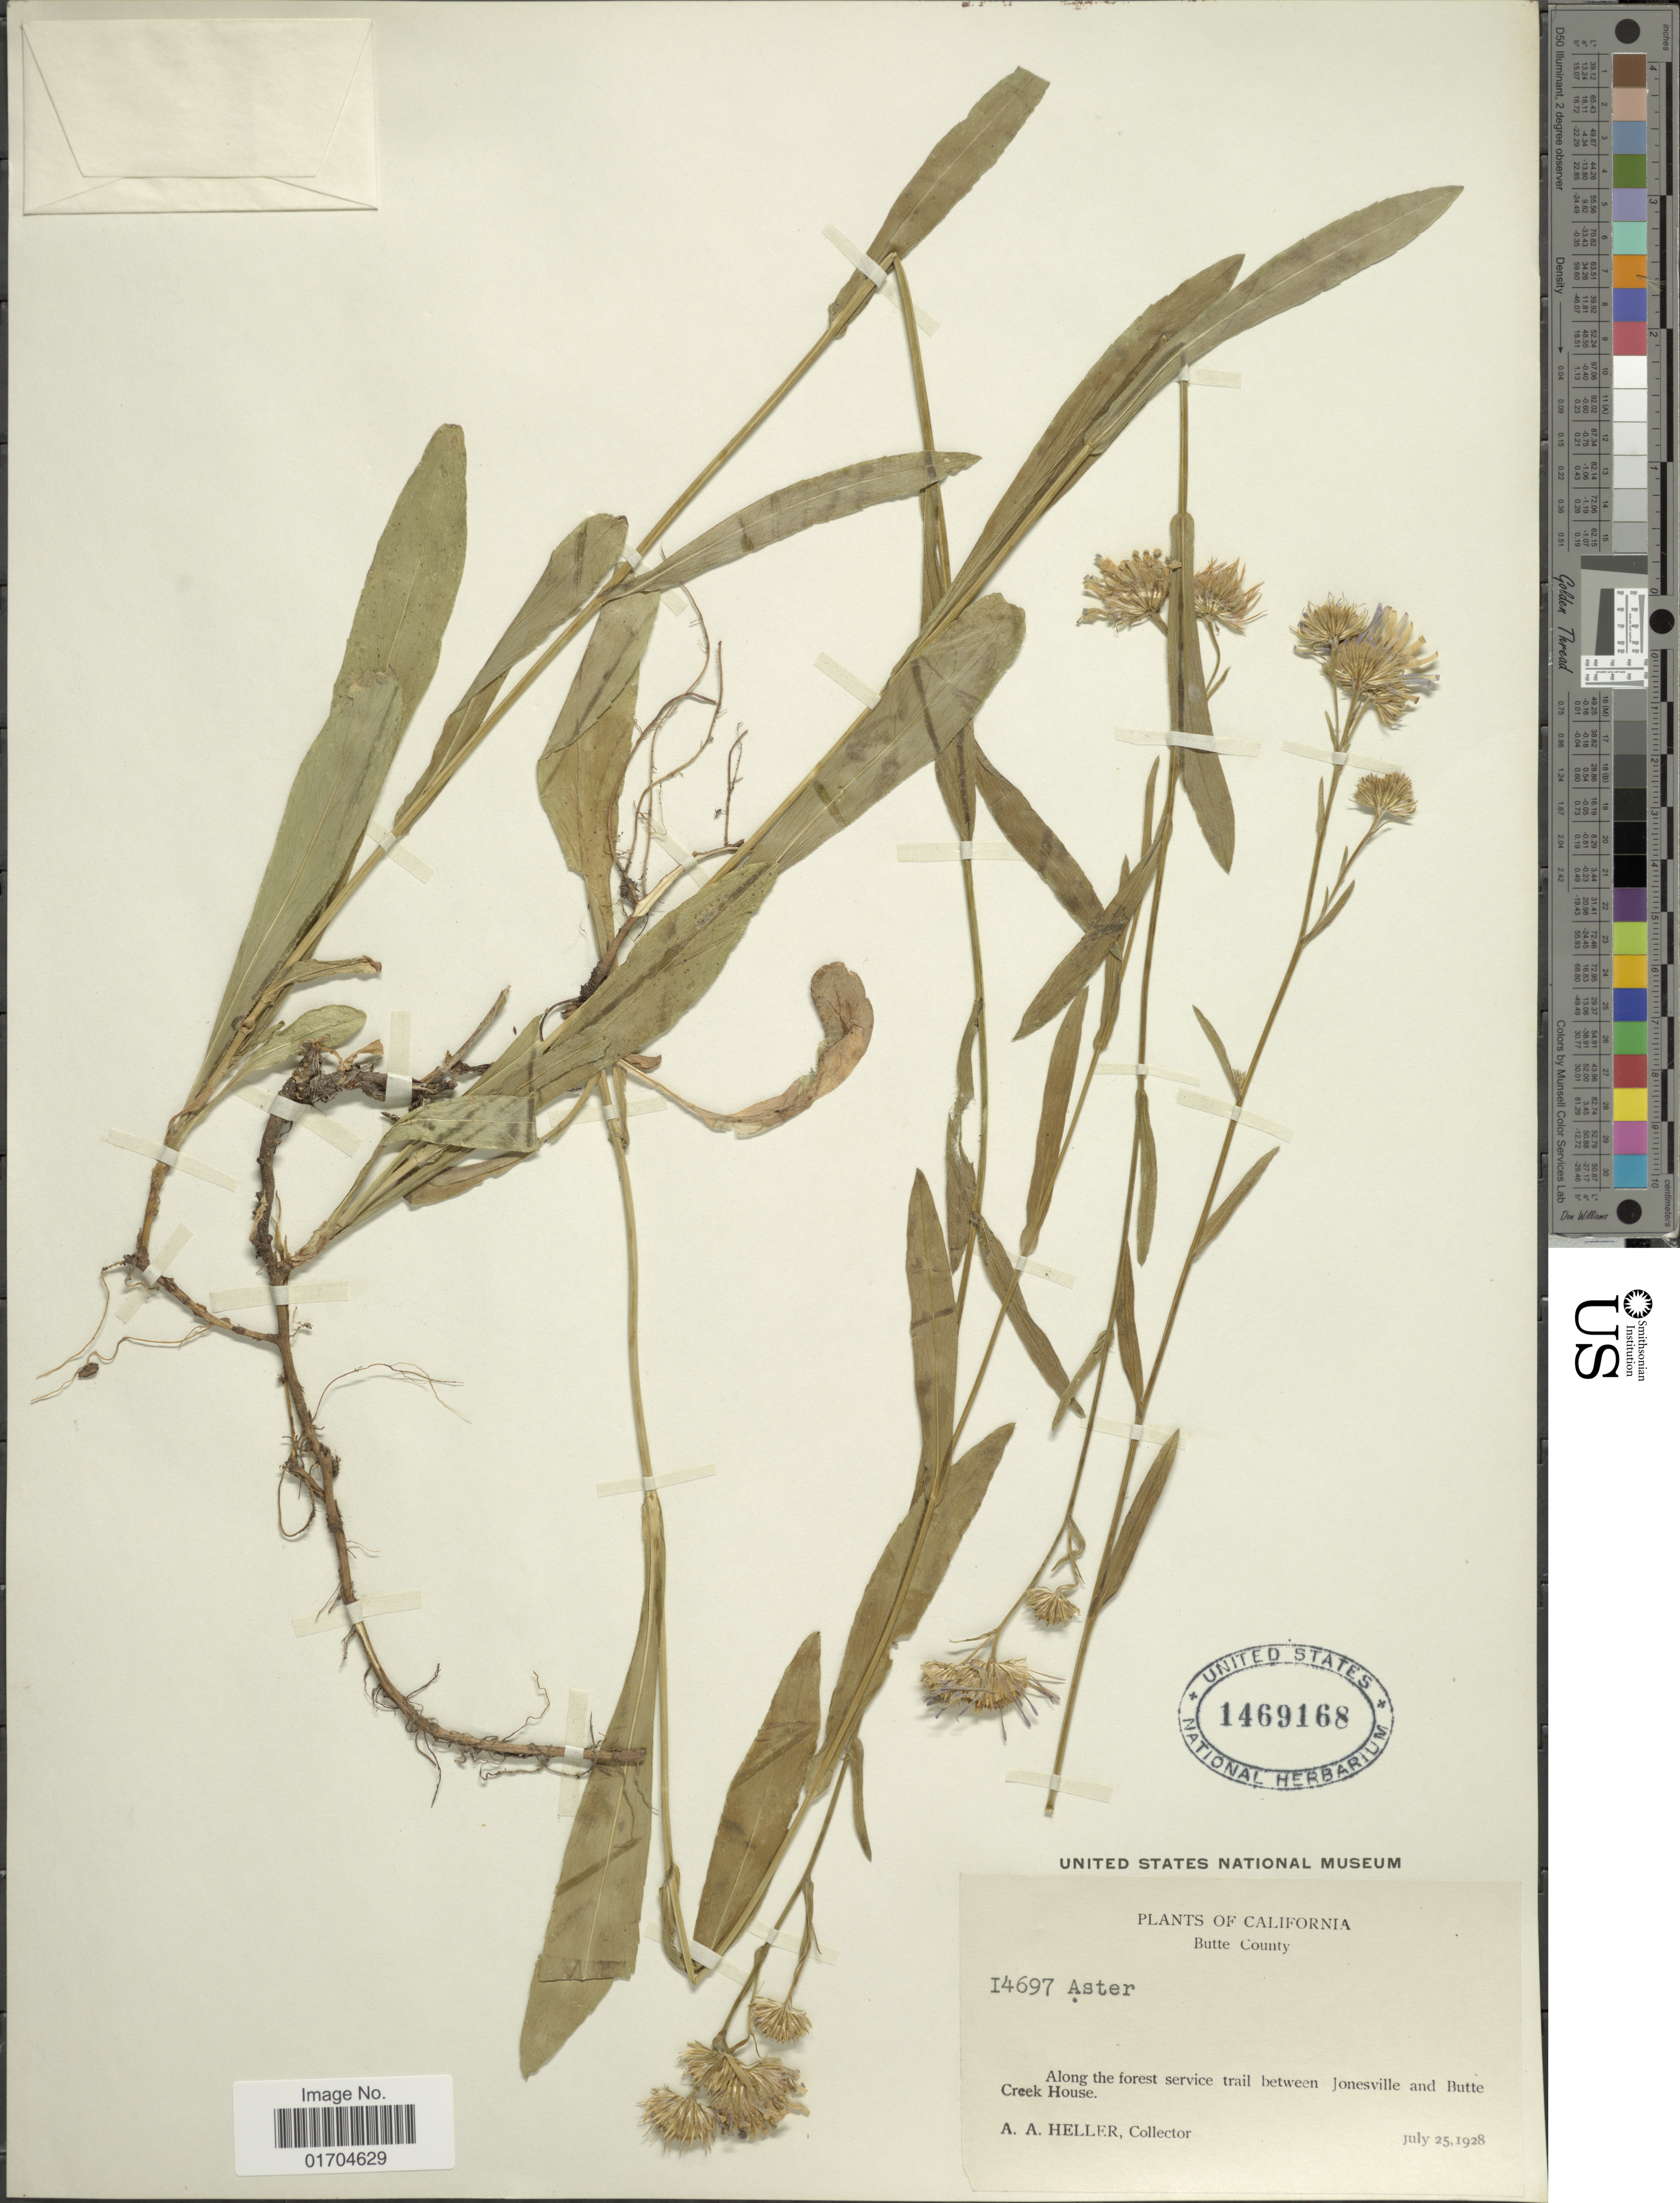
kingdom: Plantae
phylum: Tracheophyta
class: Magnoliopsida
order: Asterales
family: Asteraceae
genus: Symphyotrichum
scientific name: Symphyotrichum sp.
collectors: A. A. Heller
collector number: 14697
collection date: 1928-07-25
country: United States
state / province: California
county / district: Butte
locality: Butte County. Along the forest service trail between Jonesville and Butte Creek House.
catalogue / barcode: US 1469168